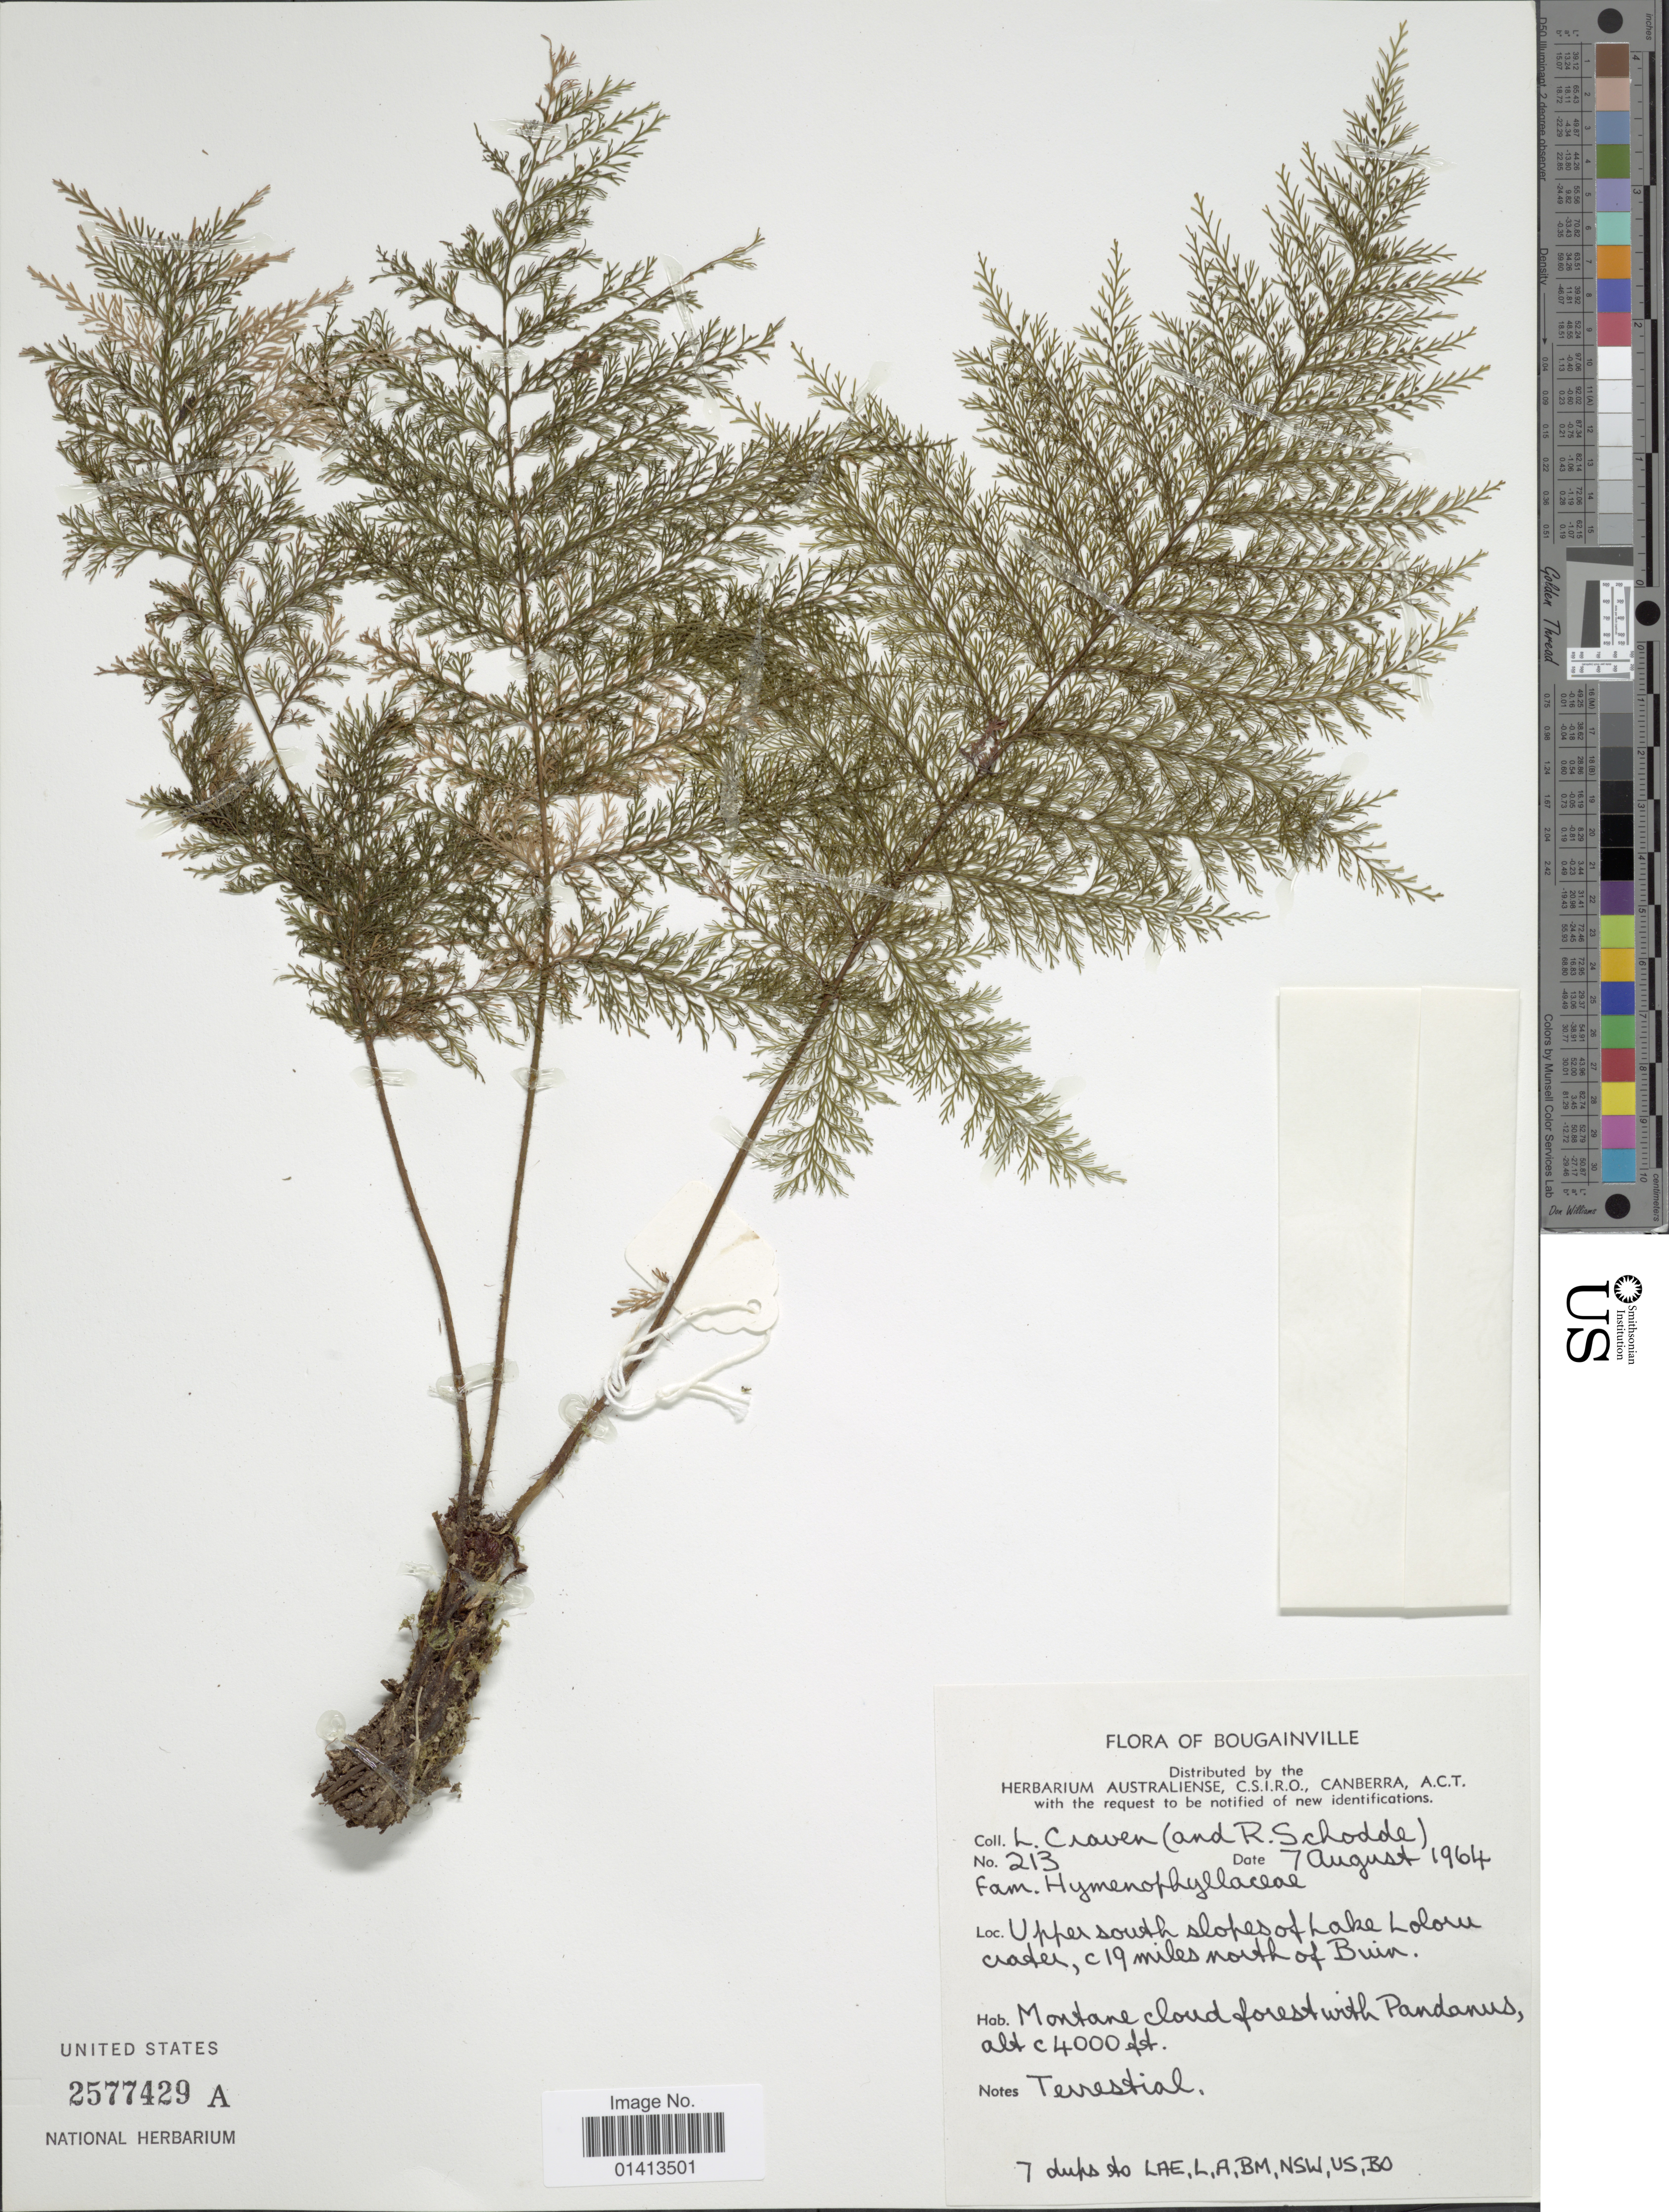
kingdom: Plantae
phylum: Tracheophyta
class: Polypodiopsida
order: Hymenophyllales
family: Hymenophyllaceae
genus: Crepidomanes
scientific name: Crepidomanes sp.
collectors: L. A. Craven & R. Schodde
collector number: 213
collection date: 1964-08-07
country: Papua New Guinea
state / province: Bougainville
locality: Upper south slopes of Lake Loloru crater, c. 19 miles north of Bruin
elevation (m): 1219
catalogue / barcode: US 2577429A